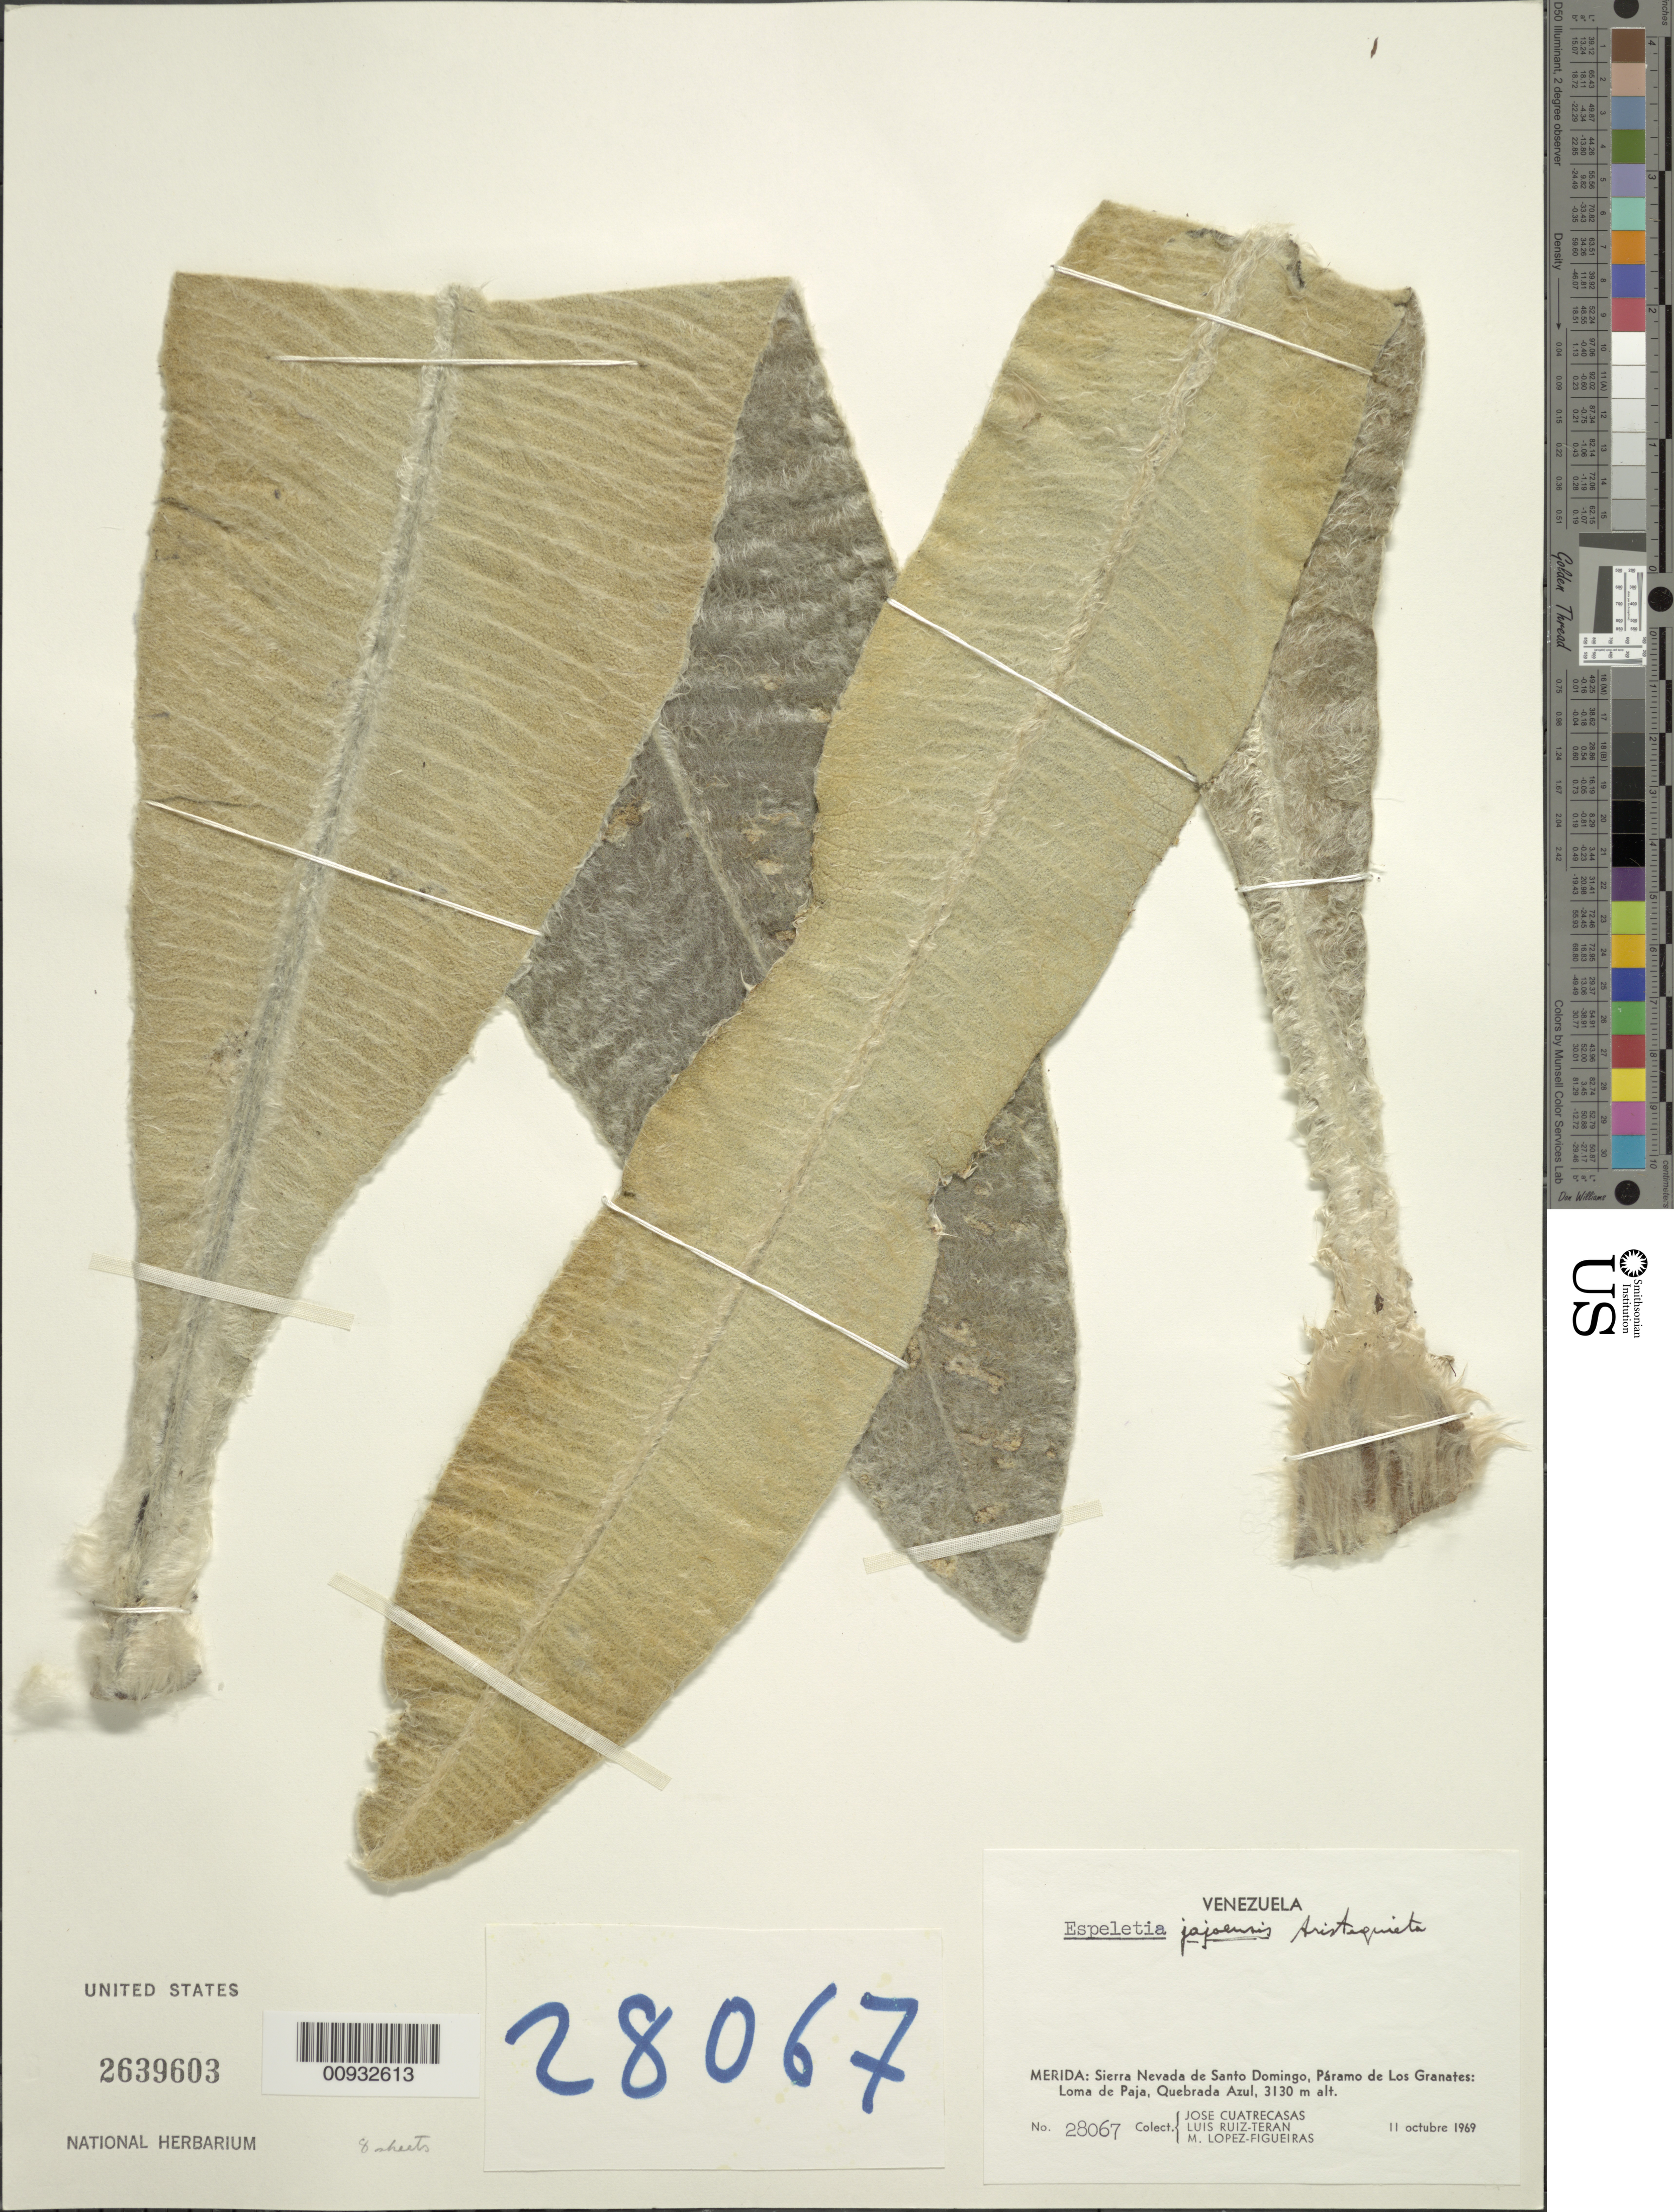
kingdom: Plantae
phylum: Tracheophyta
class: Magnoliopsida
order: Asterales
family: Asteraceae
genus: Espeletia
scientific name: Espeletia jajoensis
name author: Aristeg.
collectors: J. Cuatrecasas, L. E. Ruíz-Terán & M. López Figueiras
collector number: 28067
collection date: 1969-10-11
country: Venezuela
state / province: Mérida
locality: Sierra Nevada de Santo Domingo, Paramo de Los Granates: Loma de Paja, Quebrada Azul.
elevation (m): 3130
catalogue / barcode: US 2699603